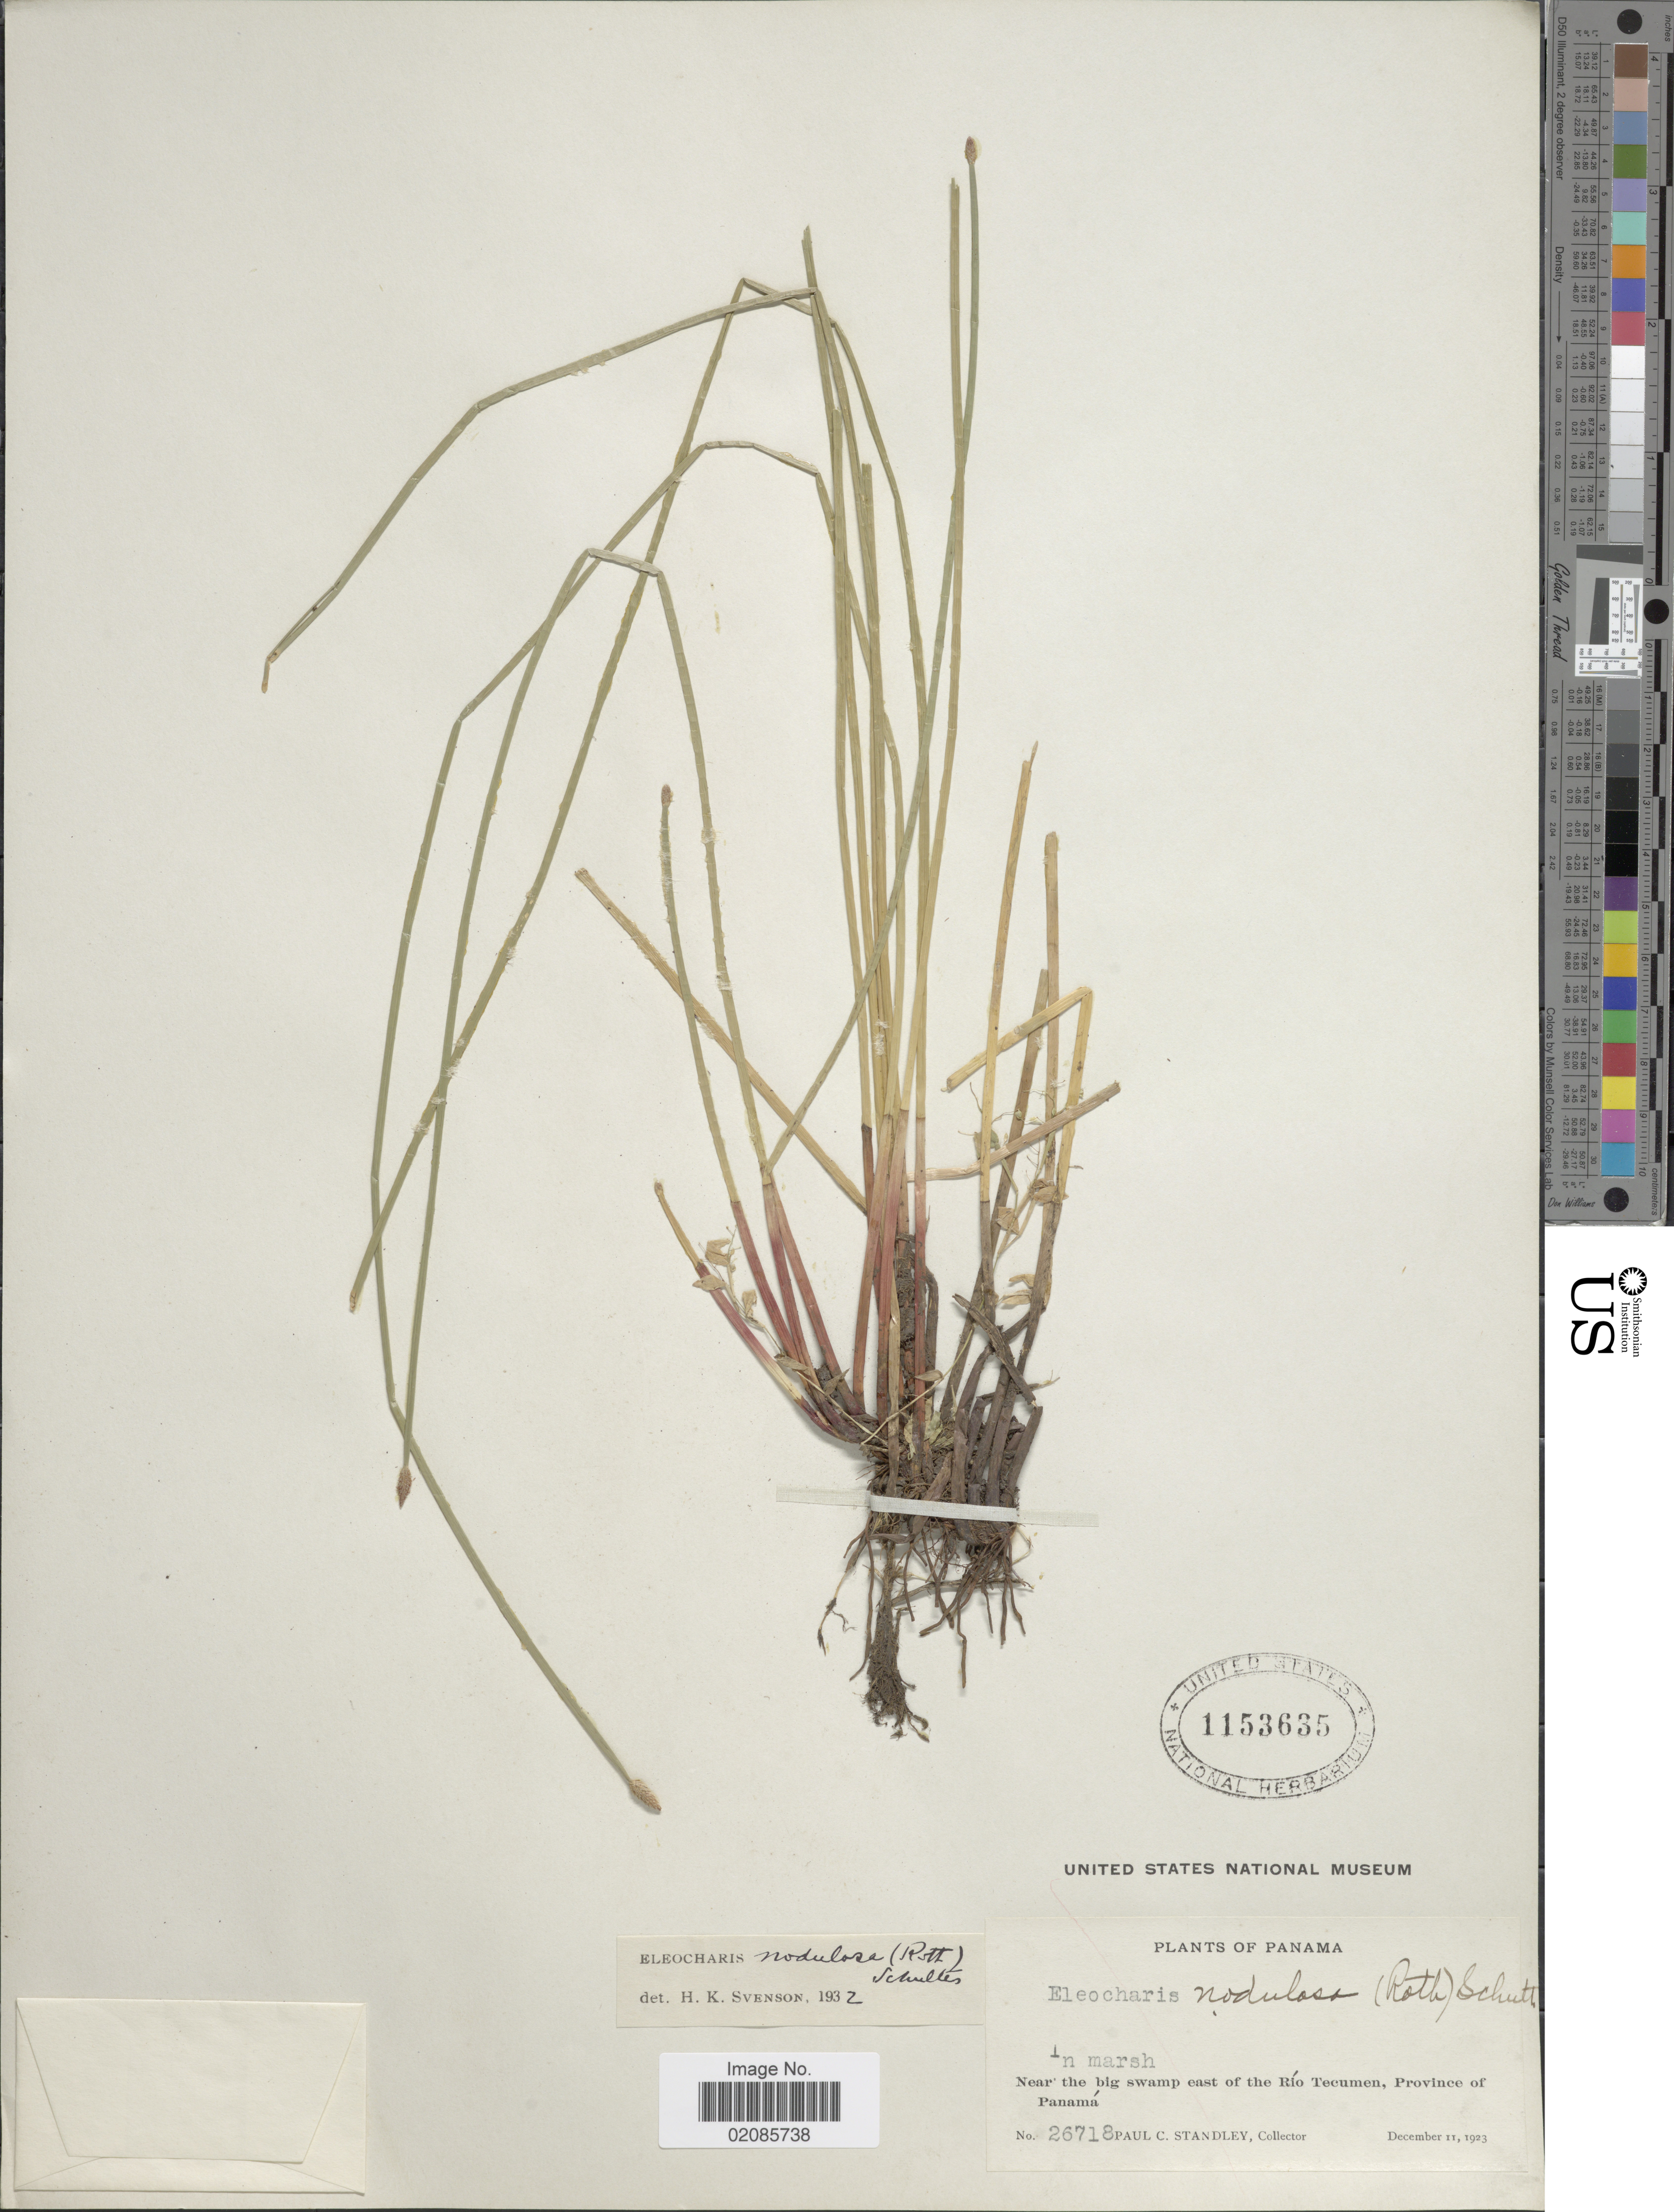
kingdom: Plantae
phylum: Tracheophyta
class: Liliopsida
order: Poales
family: Cyperaceae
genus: Eleocharis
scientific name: Eleocharis montana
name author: (Kunth) Roem. & Schult.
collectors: P. C. Standley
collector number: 26718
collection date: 1923-12-11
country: Panama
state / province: Panamá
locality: In marsh, near the big swamp east of the Rio Tecumen.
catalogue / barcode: US 1153635